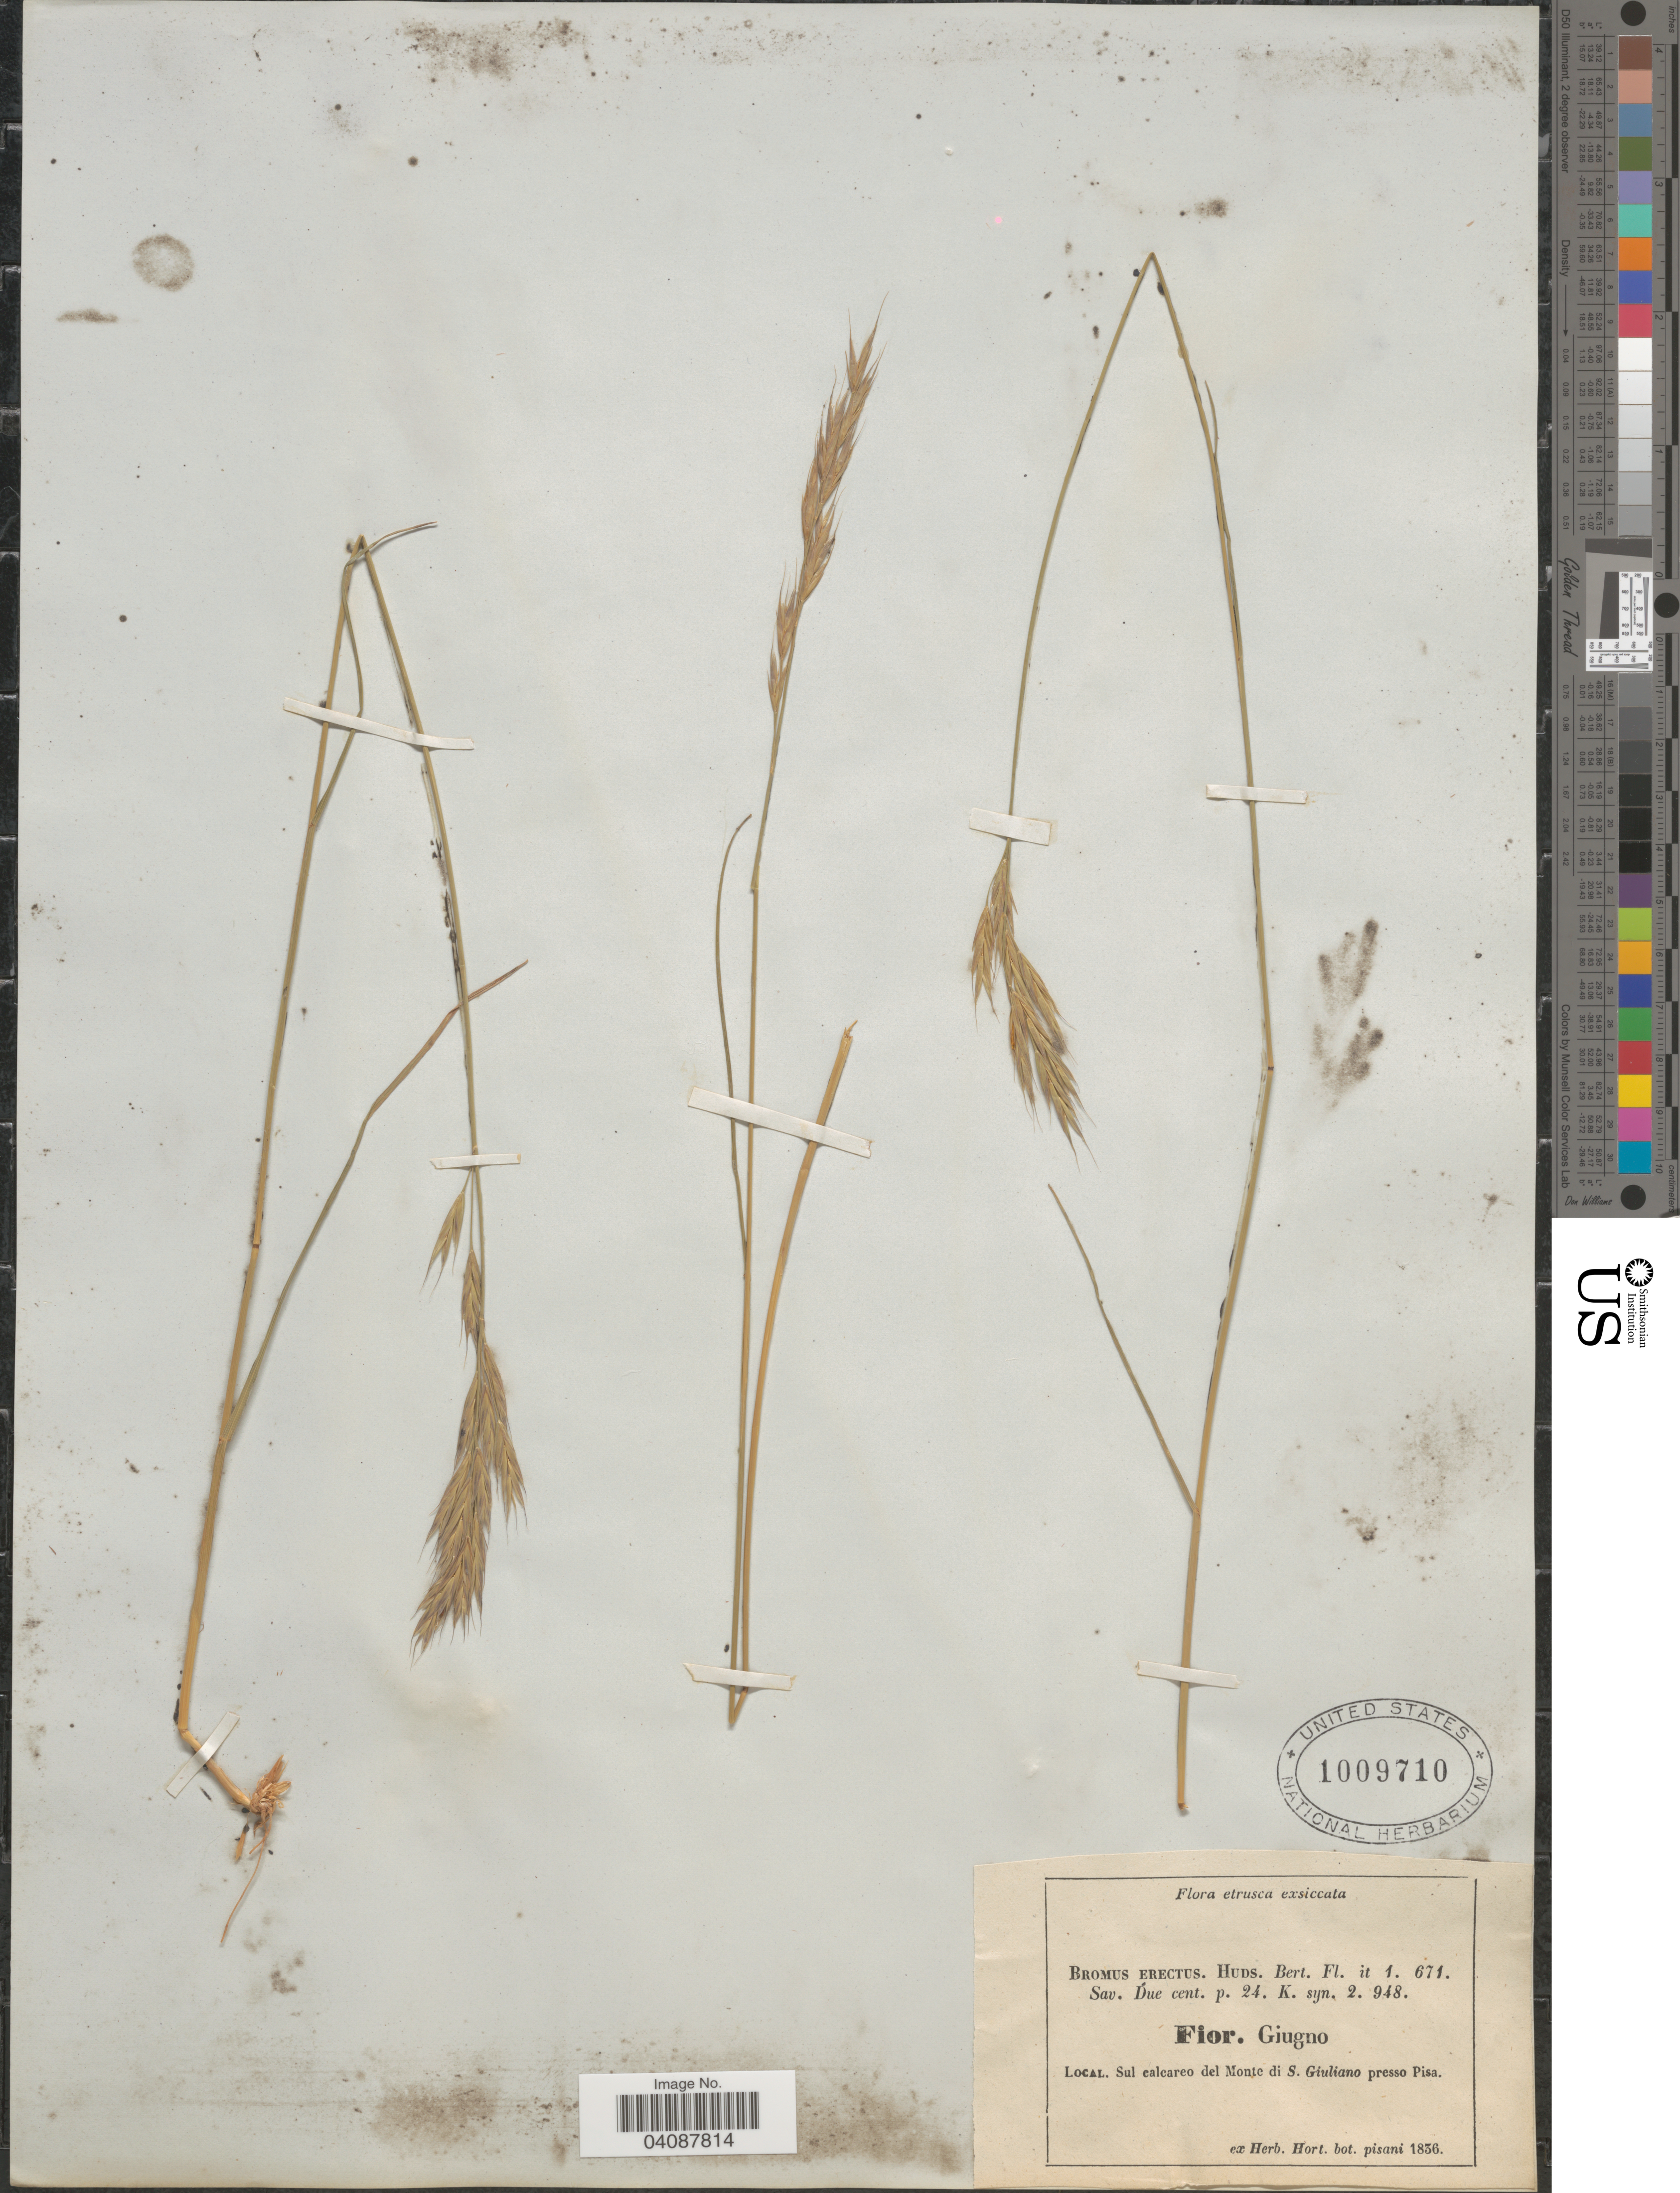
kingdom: Plantae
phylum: Tracheophyta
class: Liliopsida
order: Poales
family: Poaceae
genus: Bromus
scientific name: Bromus erectus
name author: Huds.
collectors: ex herb. Hort. Bot. Pisani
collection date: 1836-06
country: Italy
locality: Etrusca. Sul calcareo del Monte di S. Giuliano presso Pisa.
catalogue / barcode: US 1009710